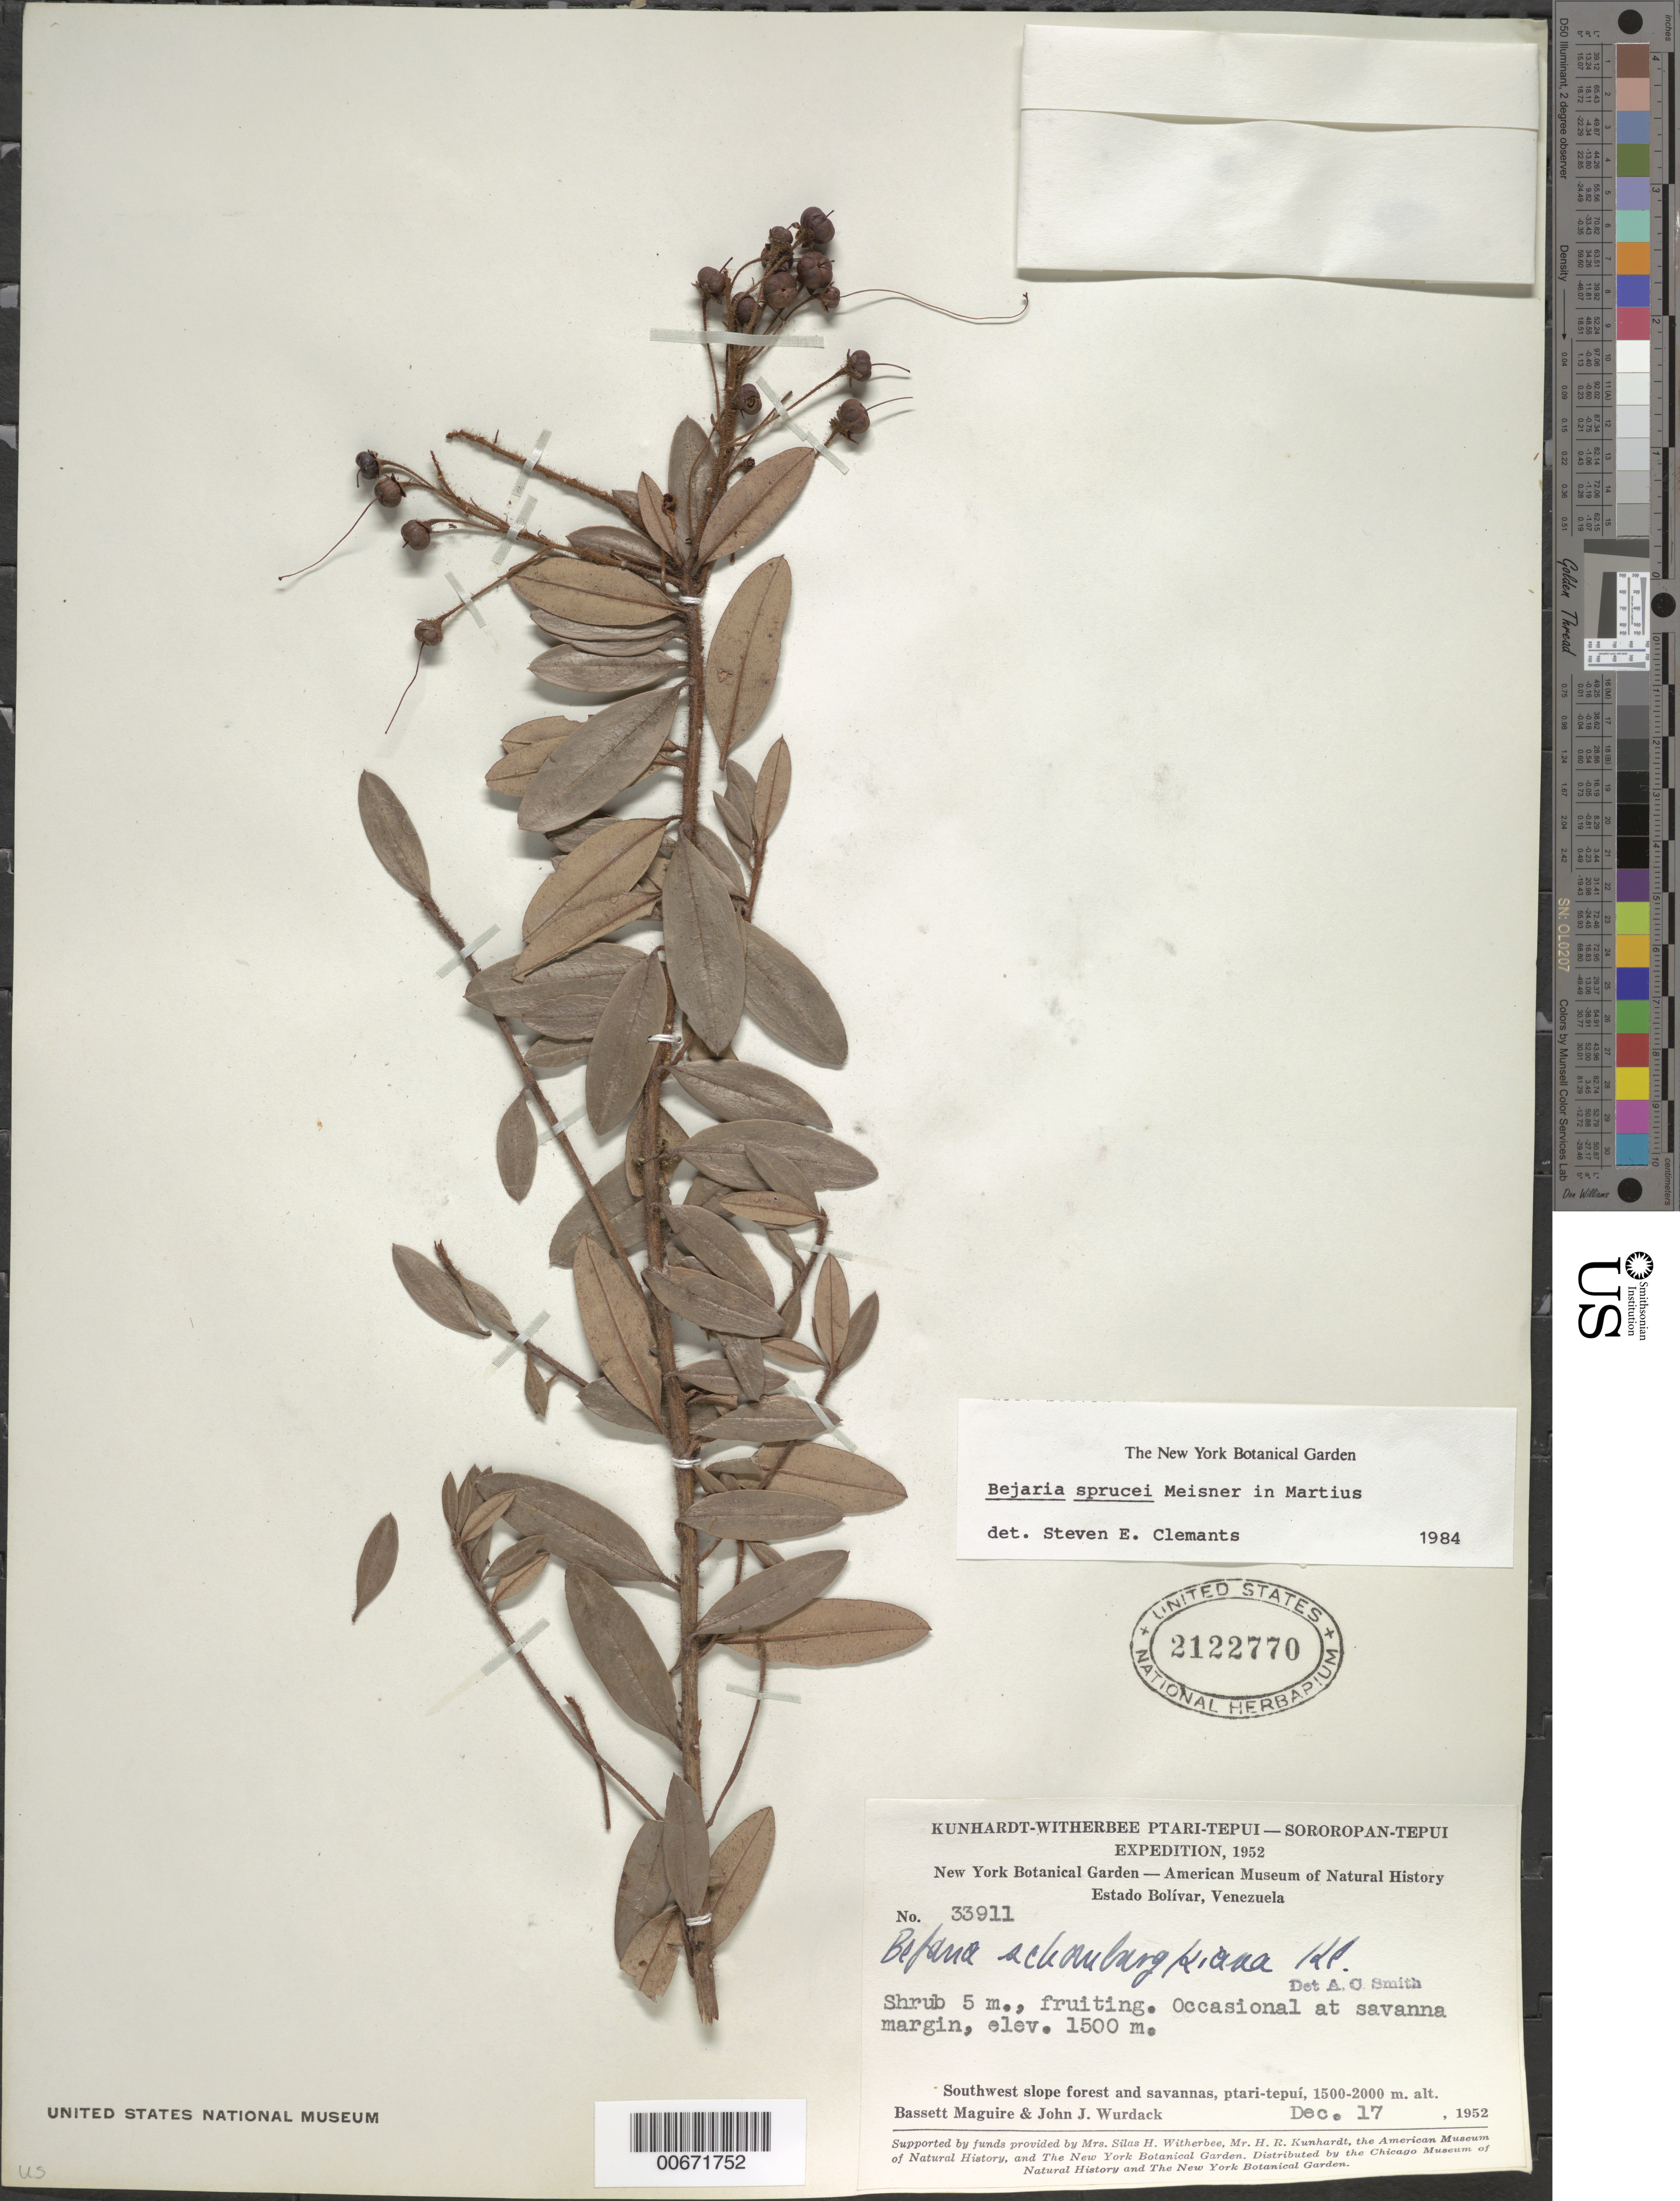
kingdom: Plantae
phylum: Tracheophyta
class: Magnoliopsida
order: Ericales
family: Ericaceae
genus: Bejaria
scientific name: Bejaria sprucei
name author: Meisn.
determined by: Clemants, S. E.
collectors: B. Maguire & J. J. Wurdack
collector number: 33911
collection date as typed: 17-Dec-52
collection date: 1952-12-17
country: Venezuela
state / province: Bolívar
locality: Ptari-tepuí, southwest slopes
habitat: Savanna edge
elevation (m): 1500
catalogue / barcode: US 2122770